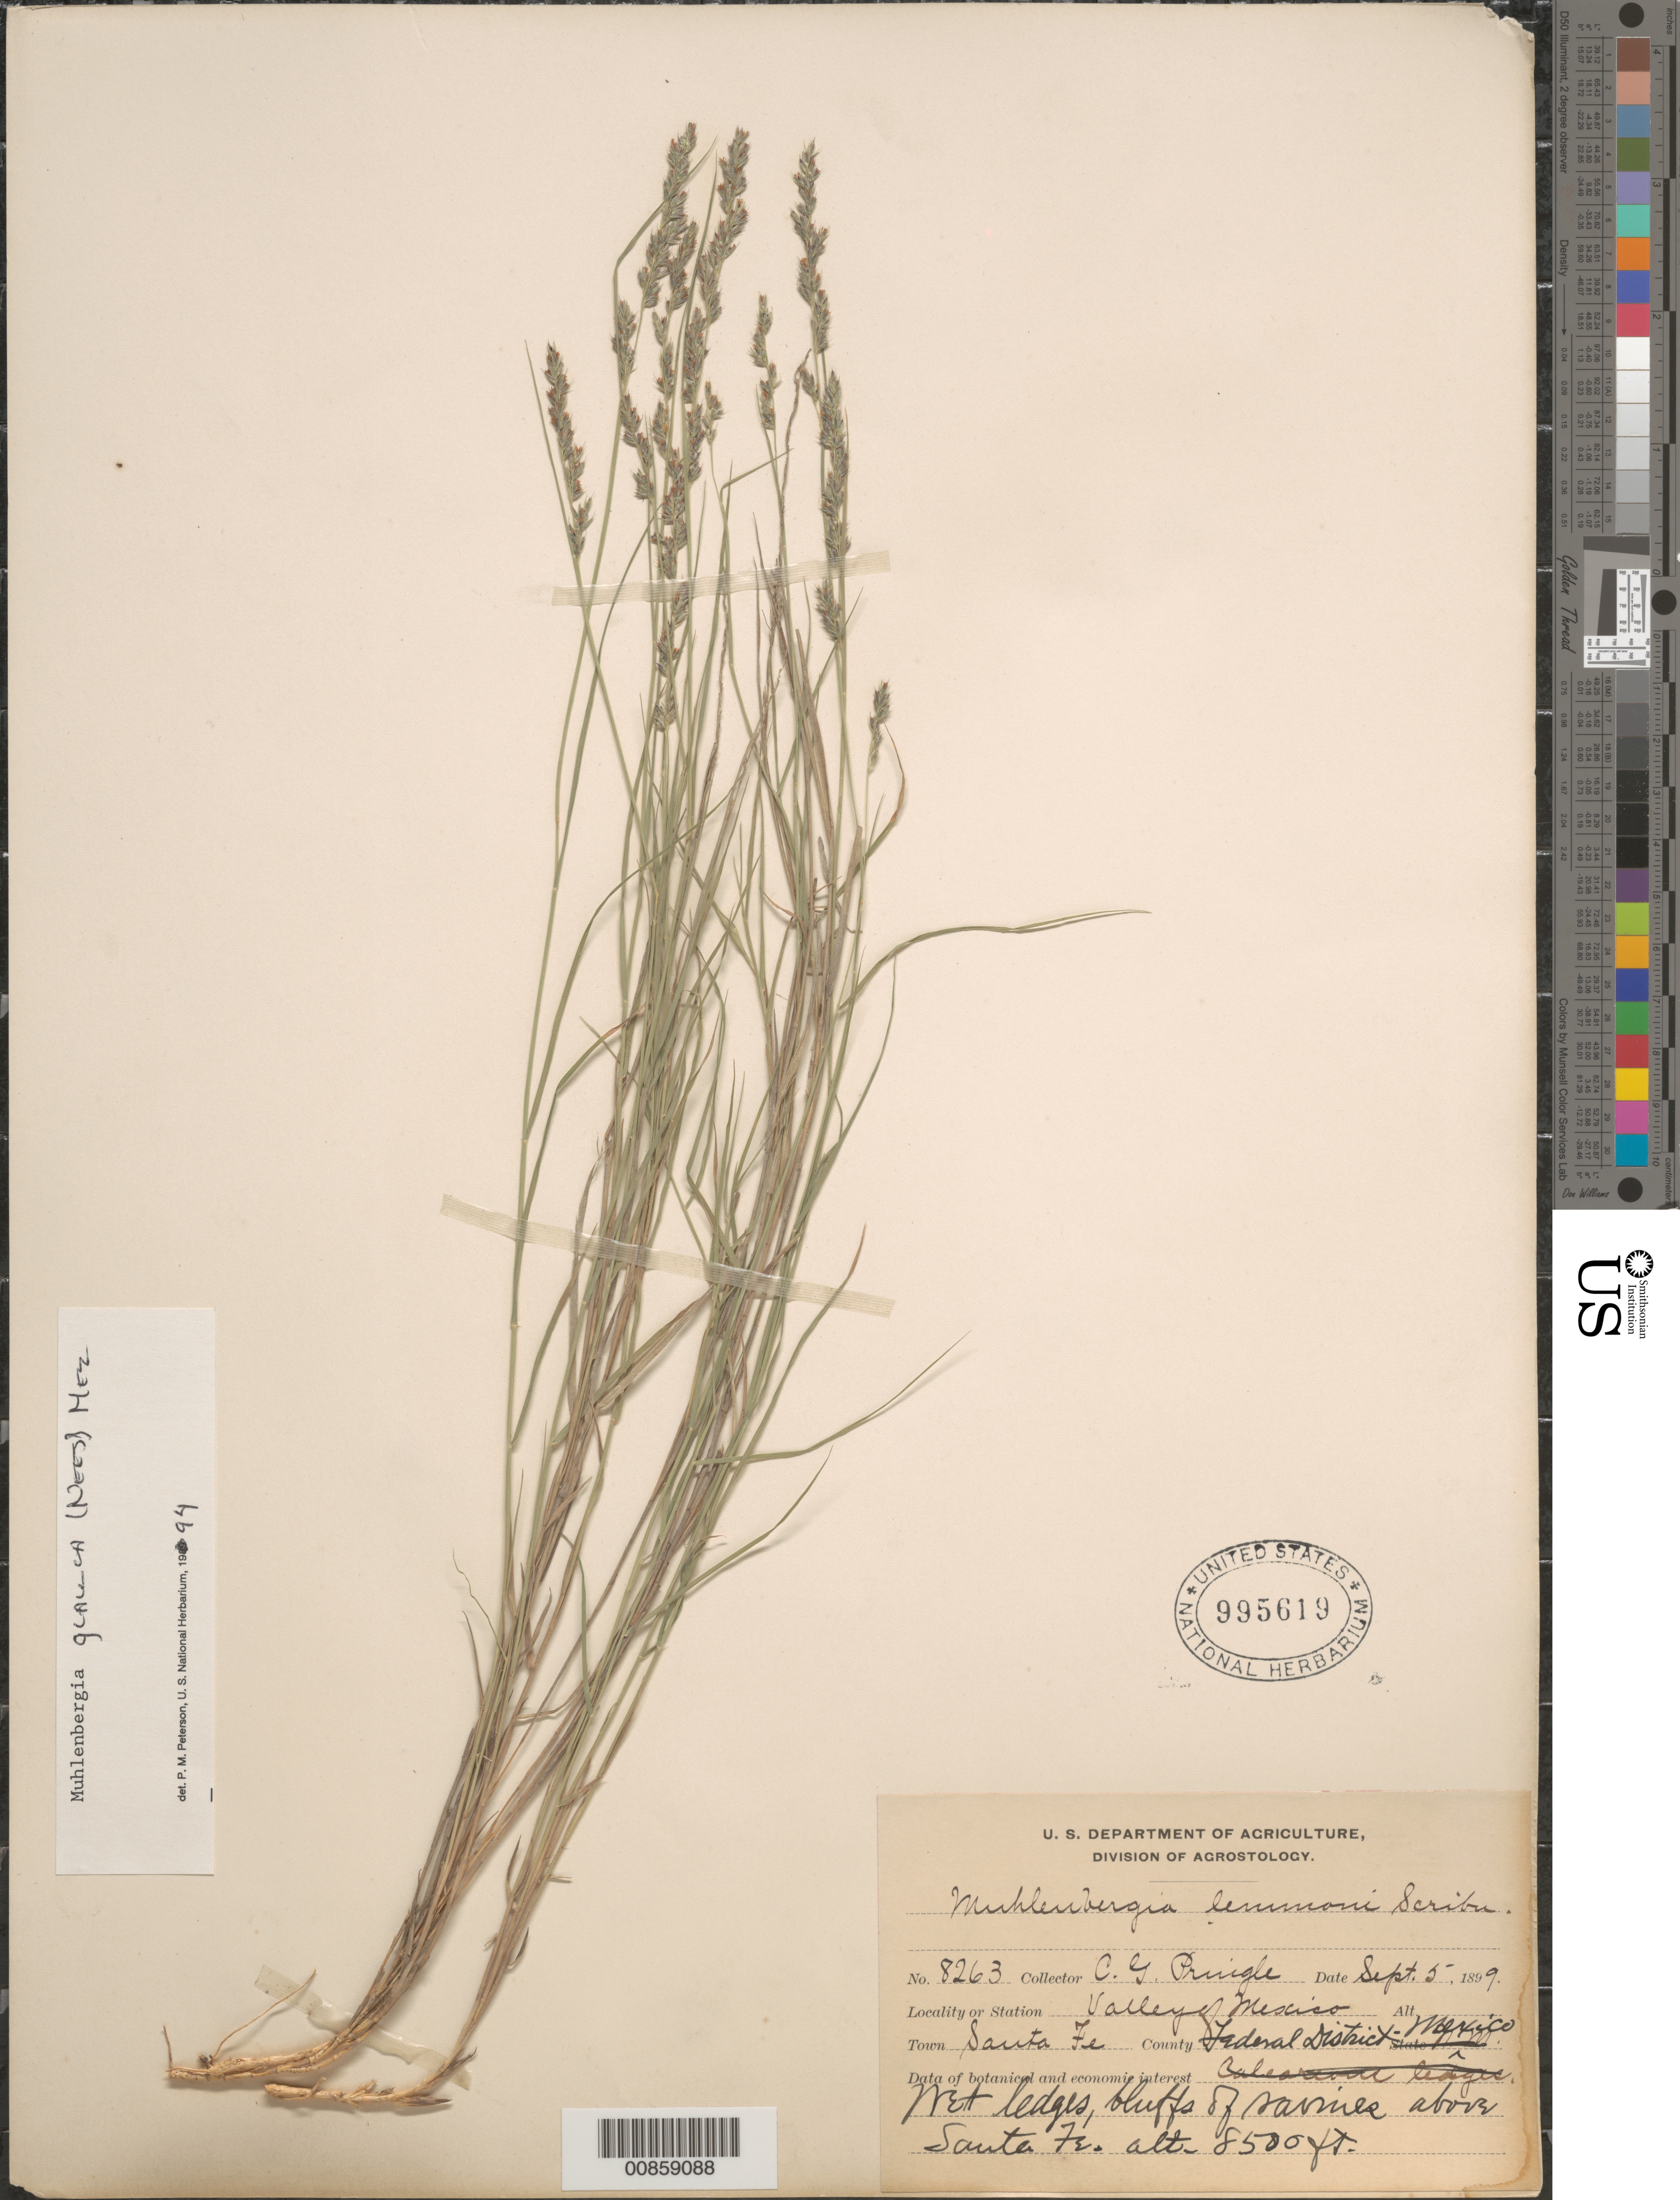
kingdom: Plantae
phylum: Tracheophyta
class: Liliopsida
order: Poales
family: Poaceae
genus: Muhlenbergia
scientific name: Muhlenbergia glauca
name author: (Nees) Mez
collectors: C. G. Pringle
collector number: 8263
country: Mexico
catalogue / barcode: US 995619